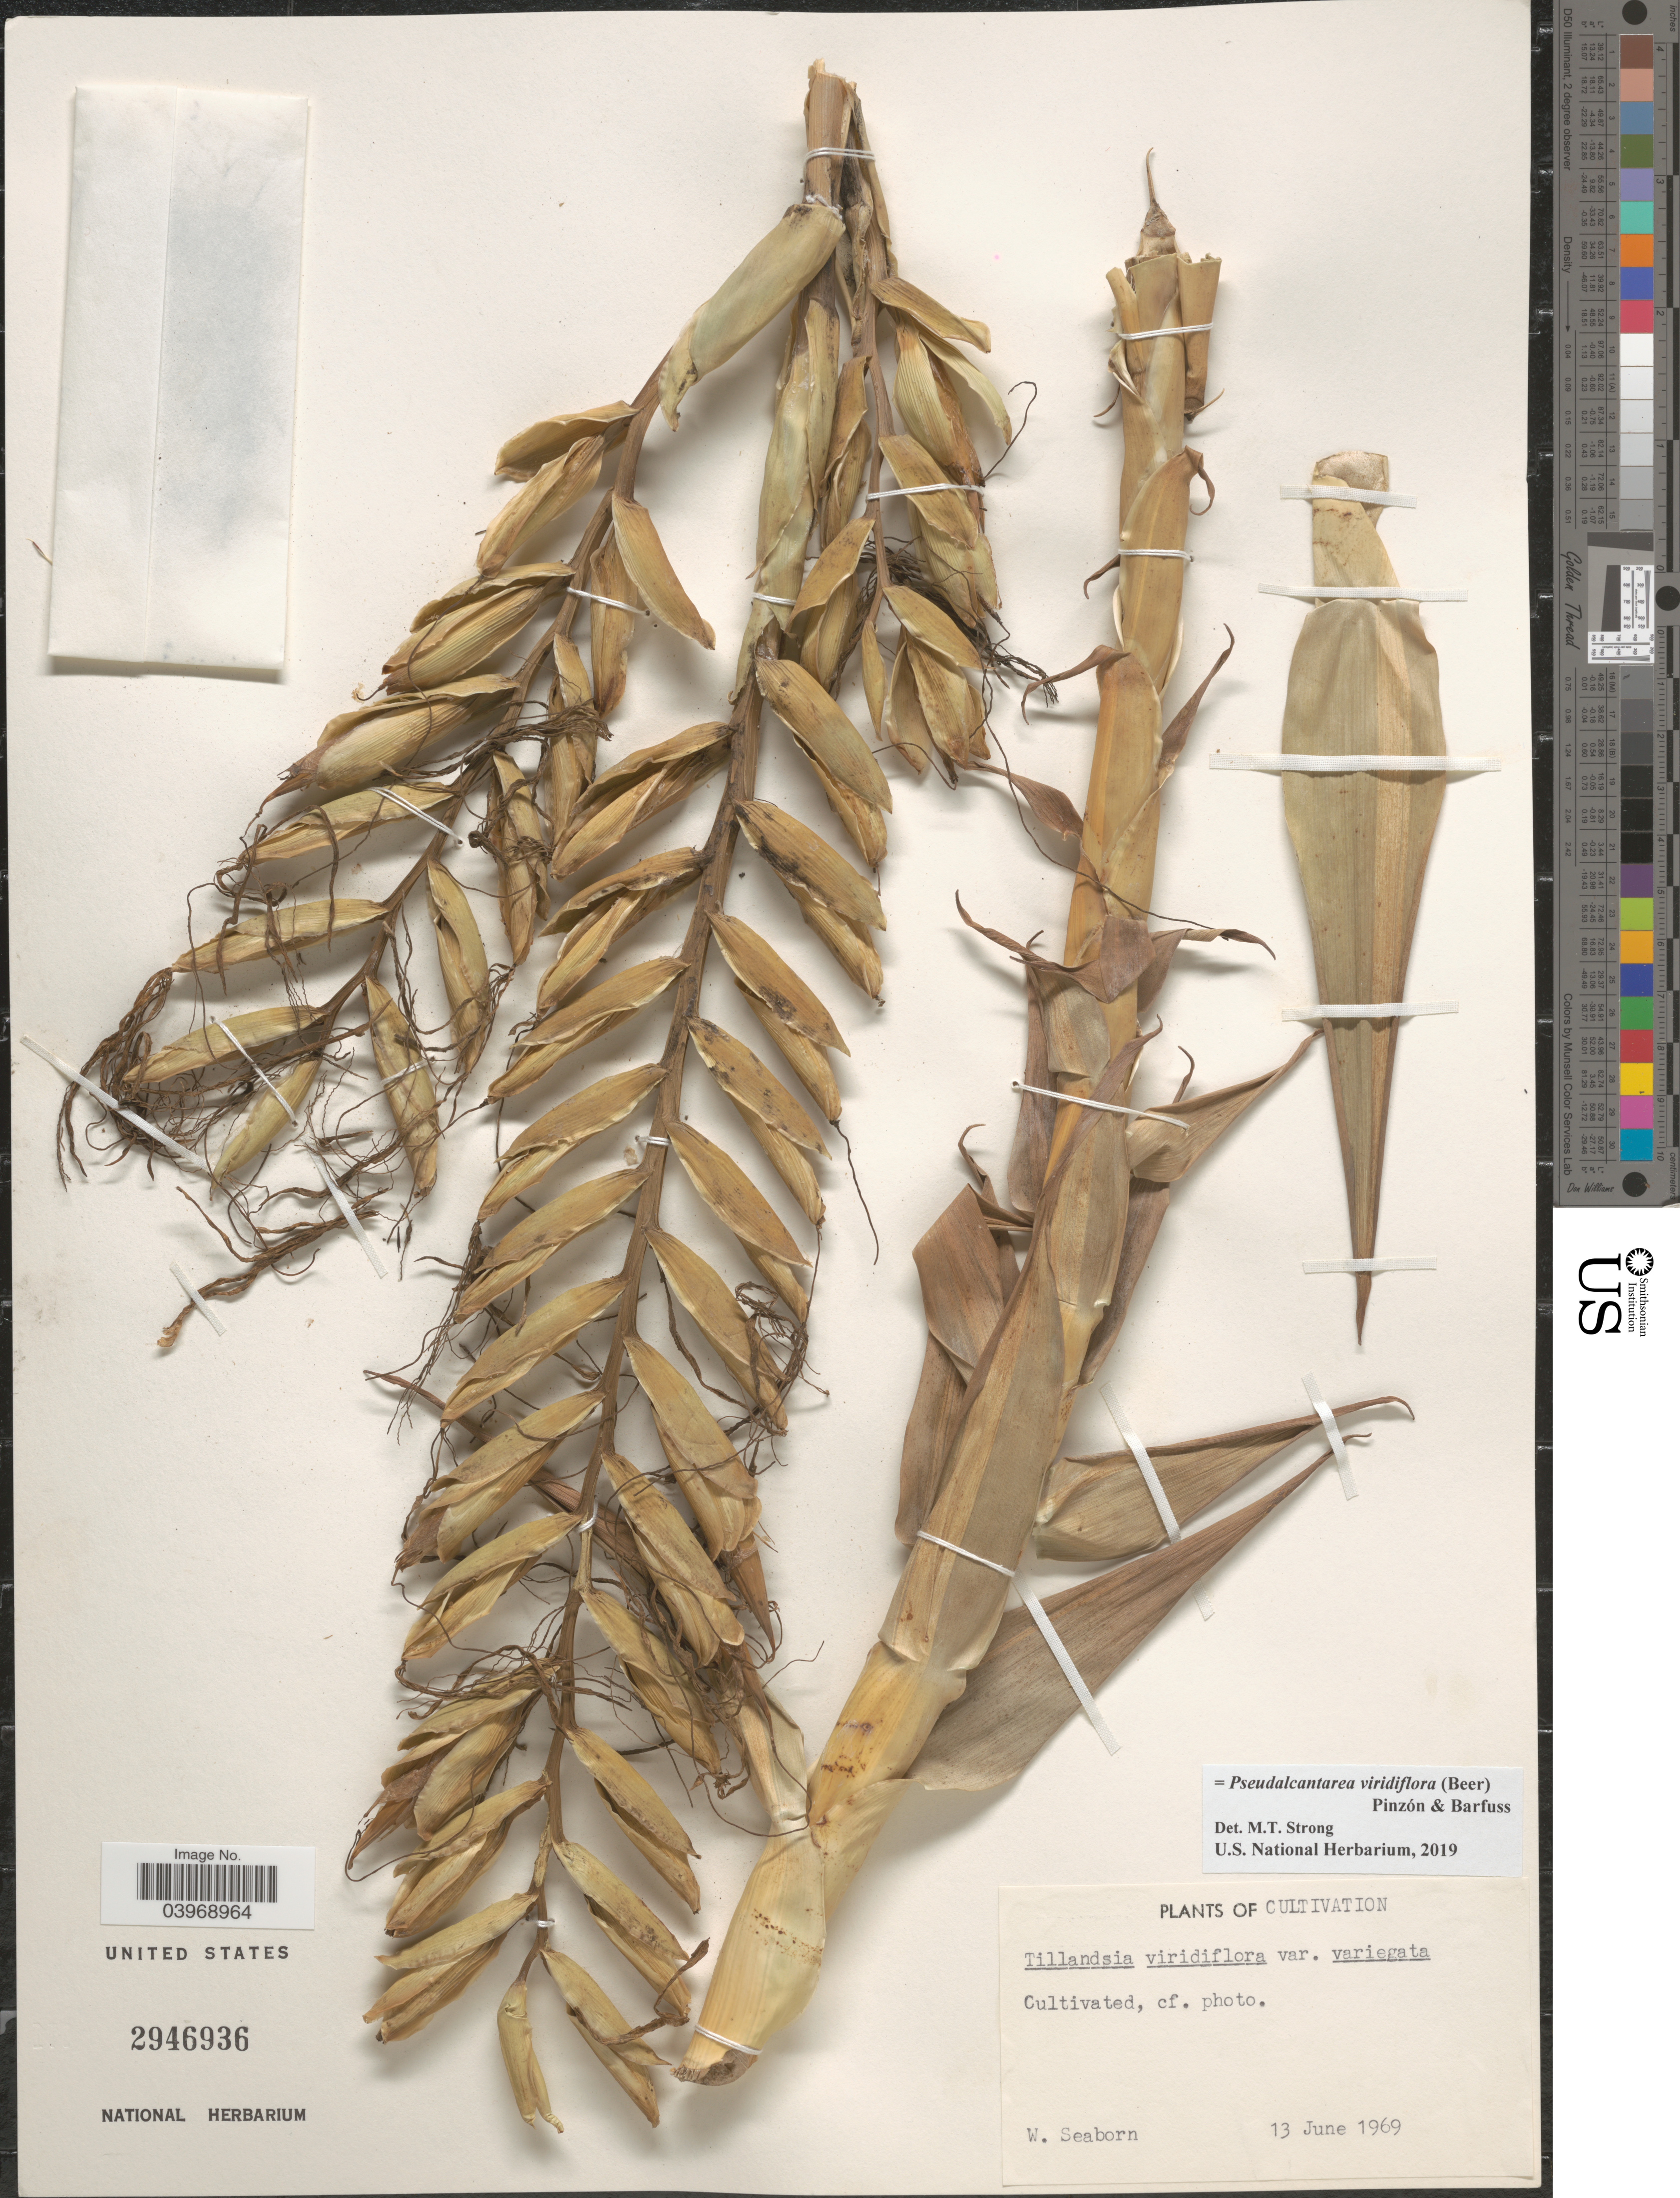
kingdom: Plantae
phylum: Tracheophyta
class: Liliopsida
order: Poales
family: Bromeliaceae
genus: Pseudalcantarea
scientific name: Pseudalcantarea viridiflora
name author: (Beer) Pinzón & Barfuss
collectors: W. Seaborn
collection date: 1969-06-13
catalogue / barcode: US 2946936